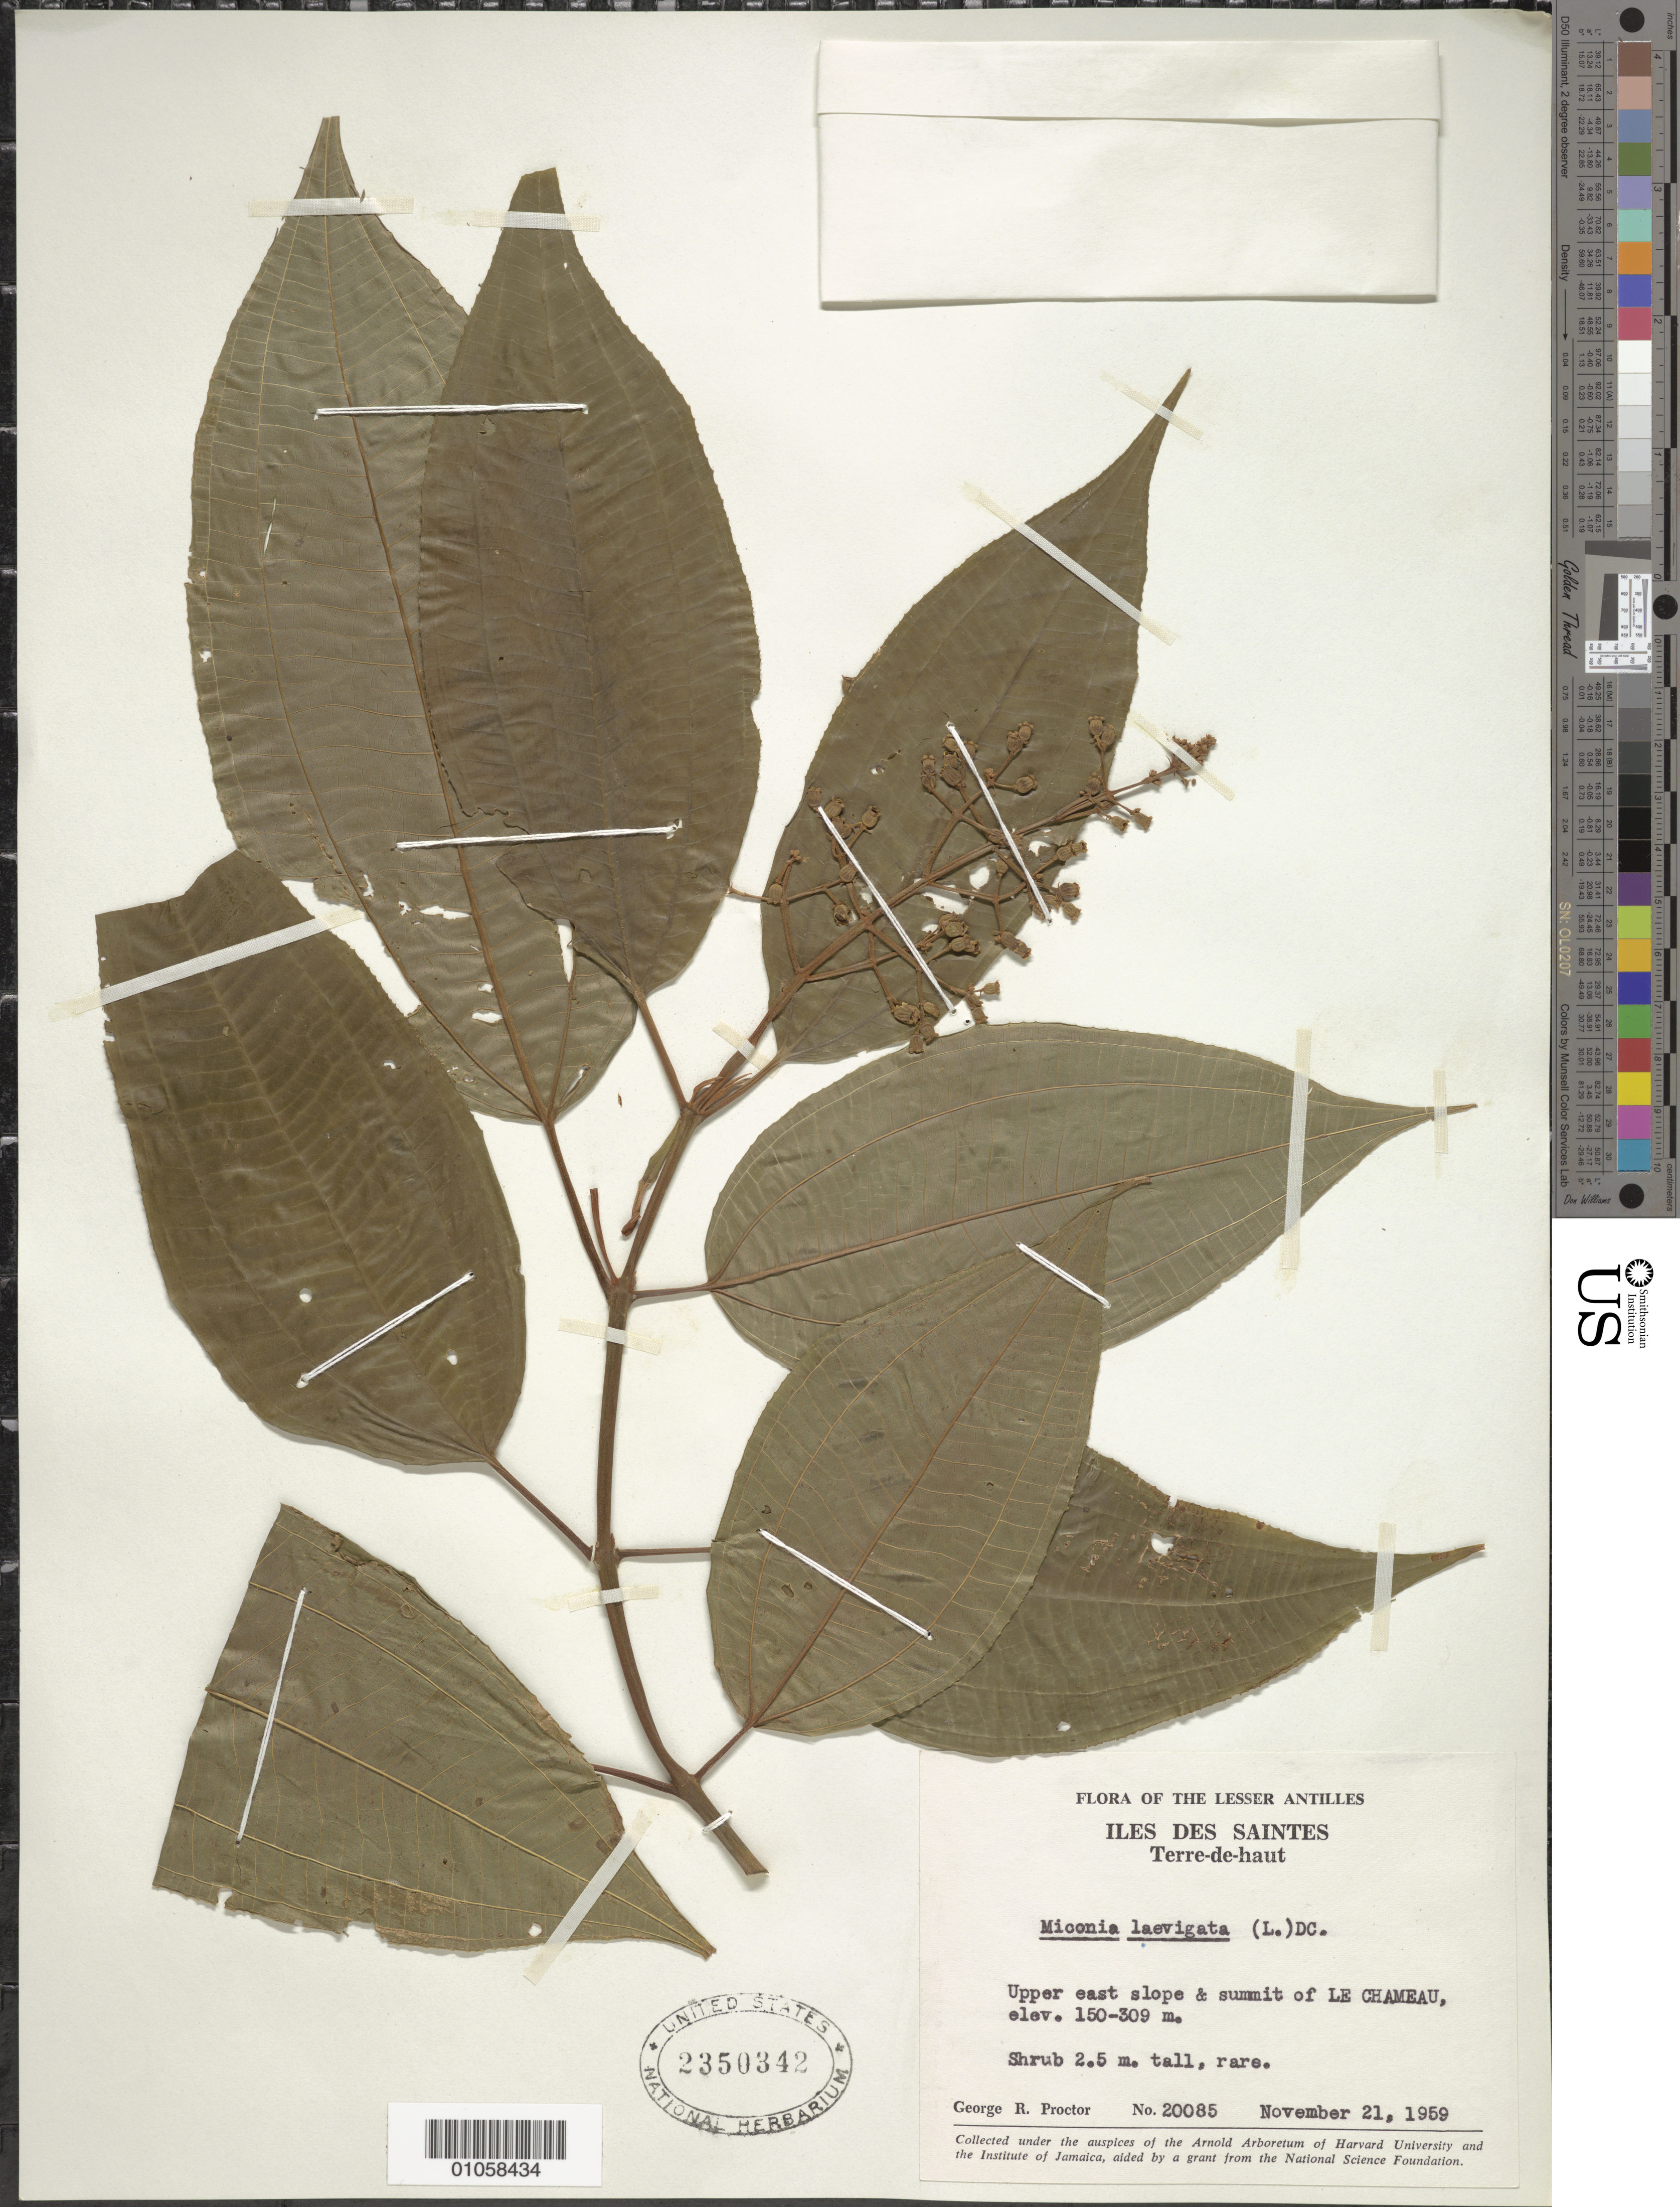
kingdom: Plantae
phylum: Tracheophyta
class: Magnoliopsida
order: Myrtales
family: Melastomataceae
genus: Miconia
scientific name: Miconia laevigata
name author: (L.) D. Don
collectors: G. R. Proctor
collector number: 20085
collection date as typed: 21 Nov 1959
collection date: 1959-11-21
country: Guadeloupe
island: Terre de Haut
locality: Terre-de-haut, upper E slope and summit of le Chameau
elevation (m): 150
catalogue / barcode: US 2350342